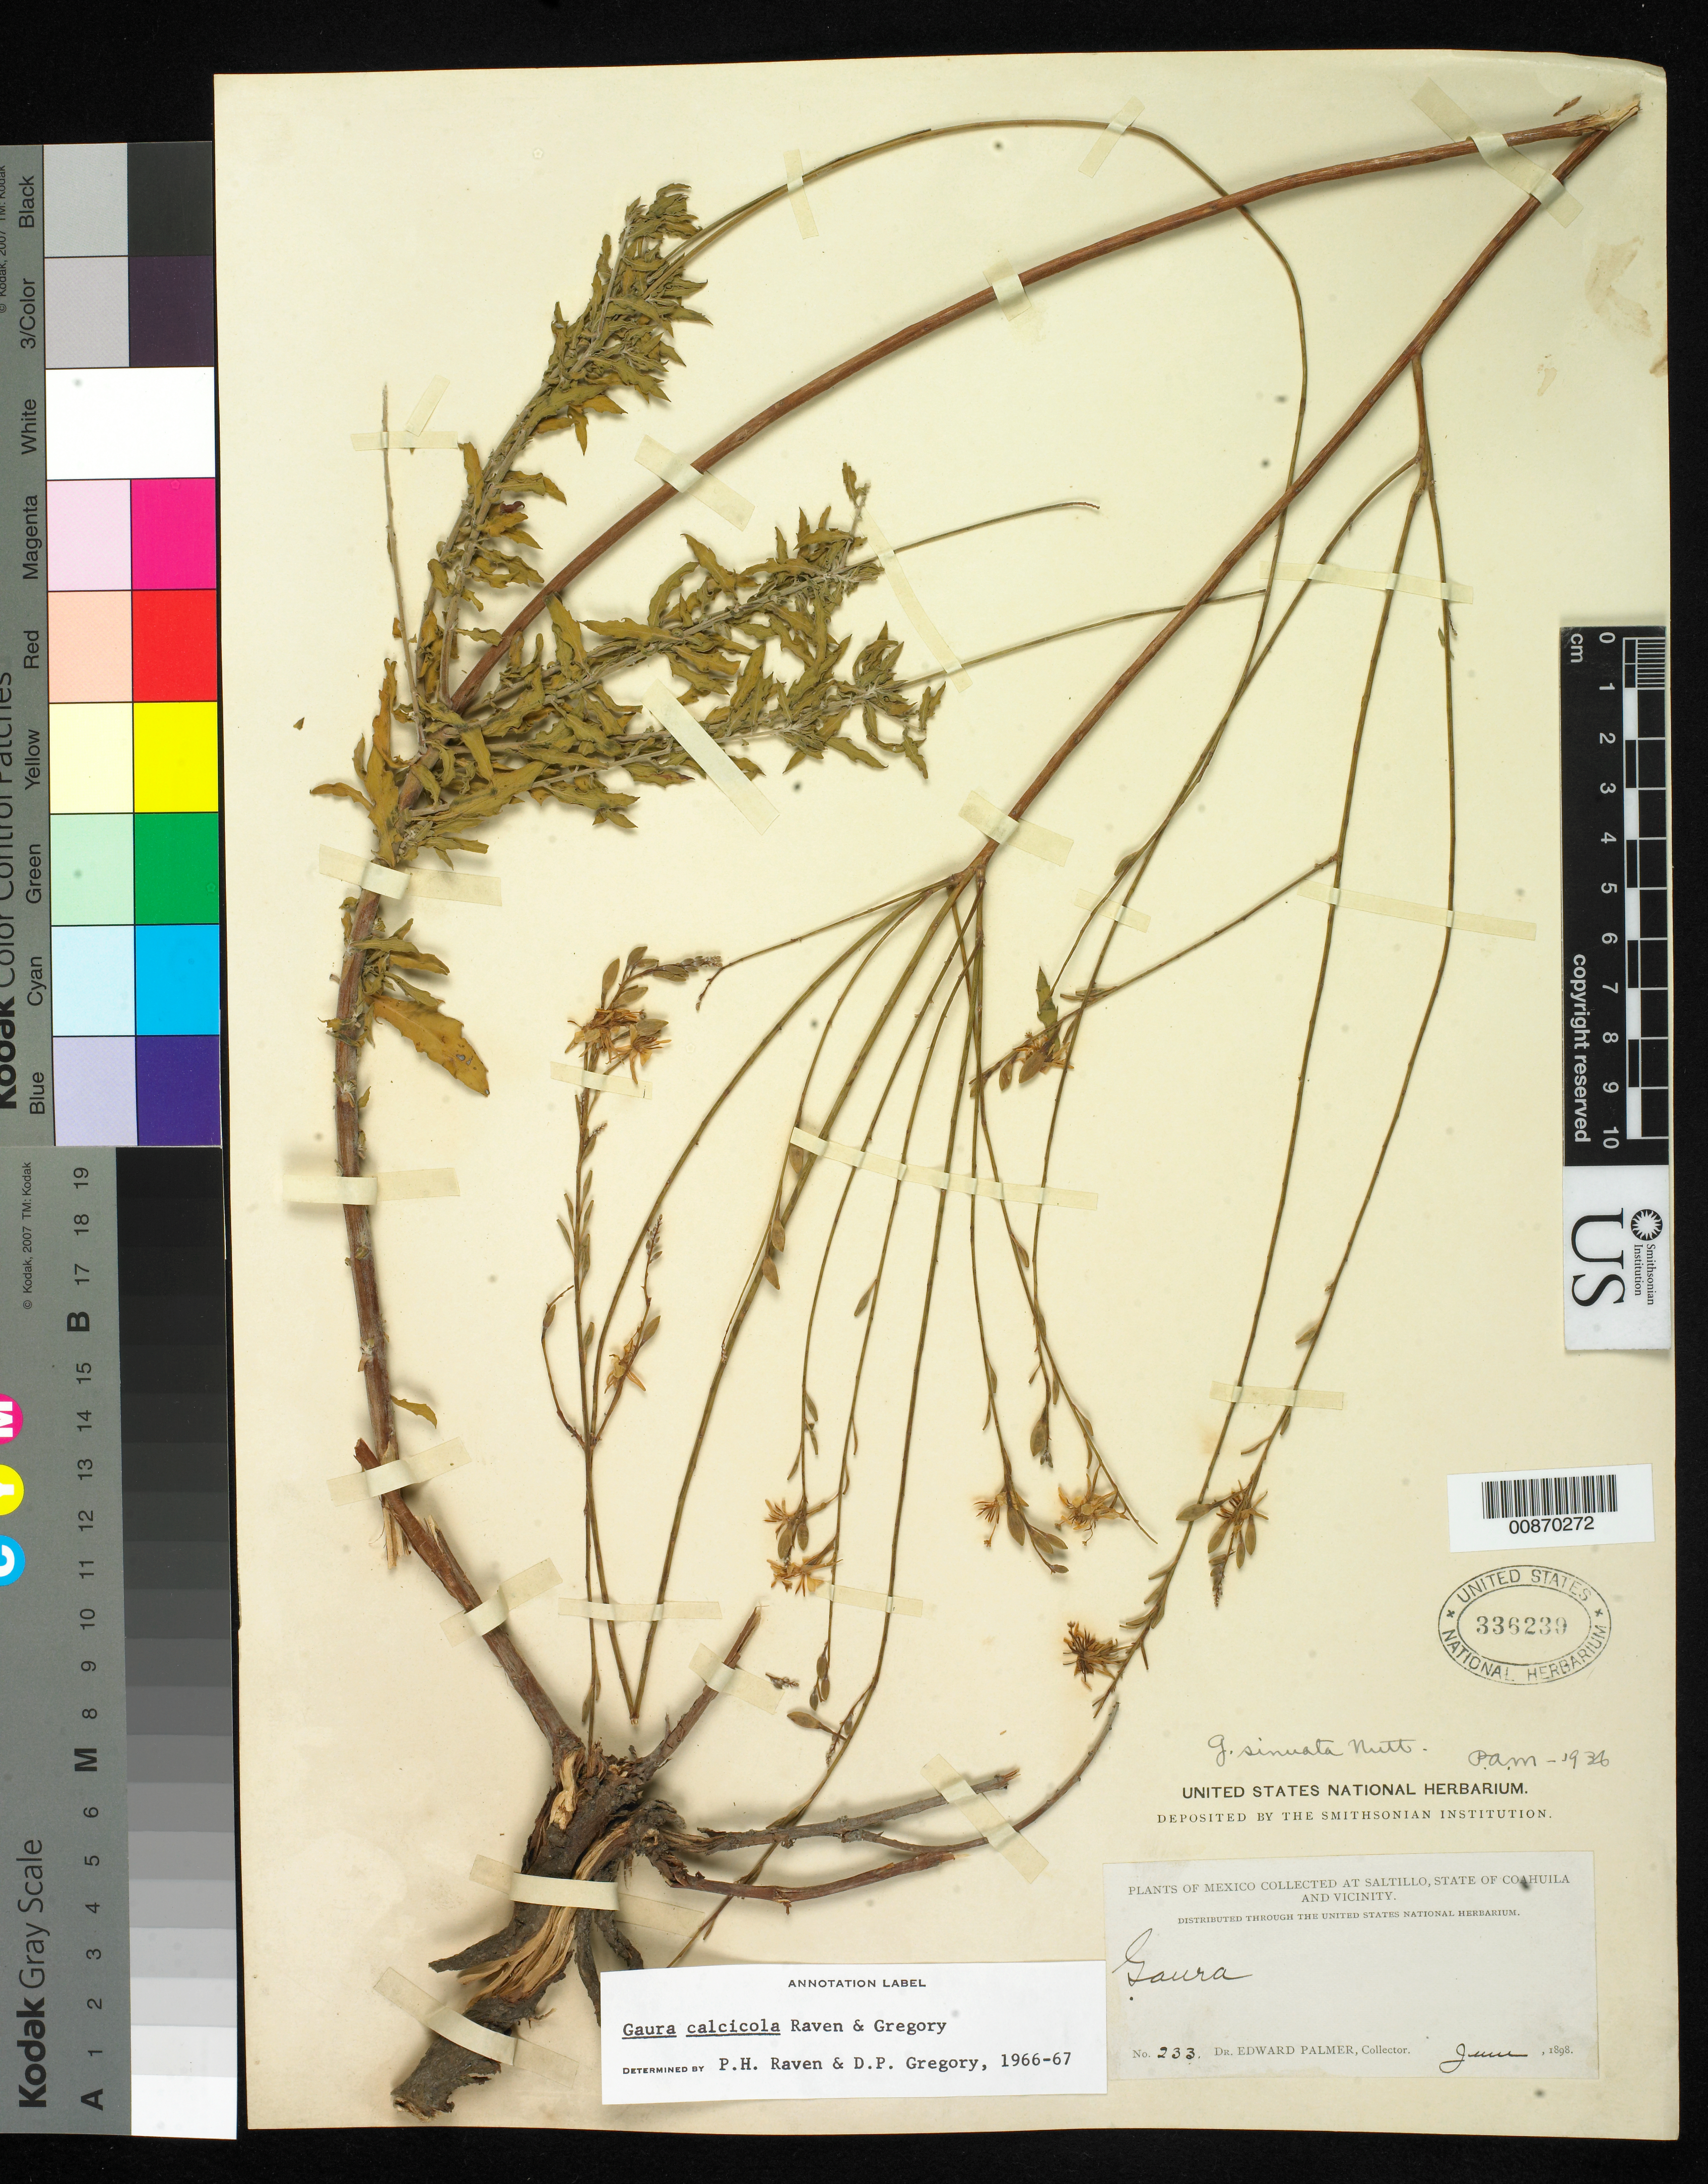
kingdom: Plantae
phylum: Tracheophyta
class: Magnoliopsida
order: Myrtales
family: Onagraceae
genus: Oenothera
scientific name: Oenothera calcicola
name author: (P.H. Raven & D.P. Greg.) W.L. Wagner & Hoch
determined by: Wagner, W. L., (BOT), Smithsonian Institution - National Museum of Natural History (UNITED STATES)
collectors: E. Palmer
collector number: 233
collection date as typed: Jun 1898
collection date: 1898-06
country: Mexico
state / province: Coahuila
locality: Saltillo, Coahuila and vicinity.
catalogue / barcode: US 336239